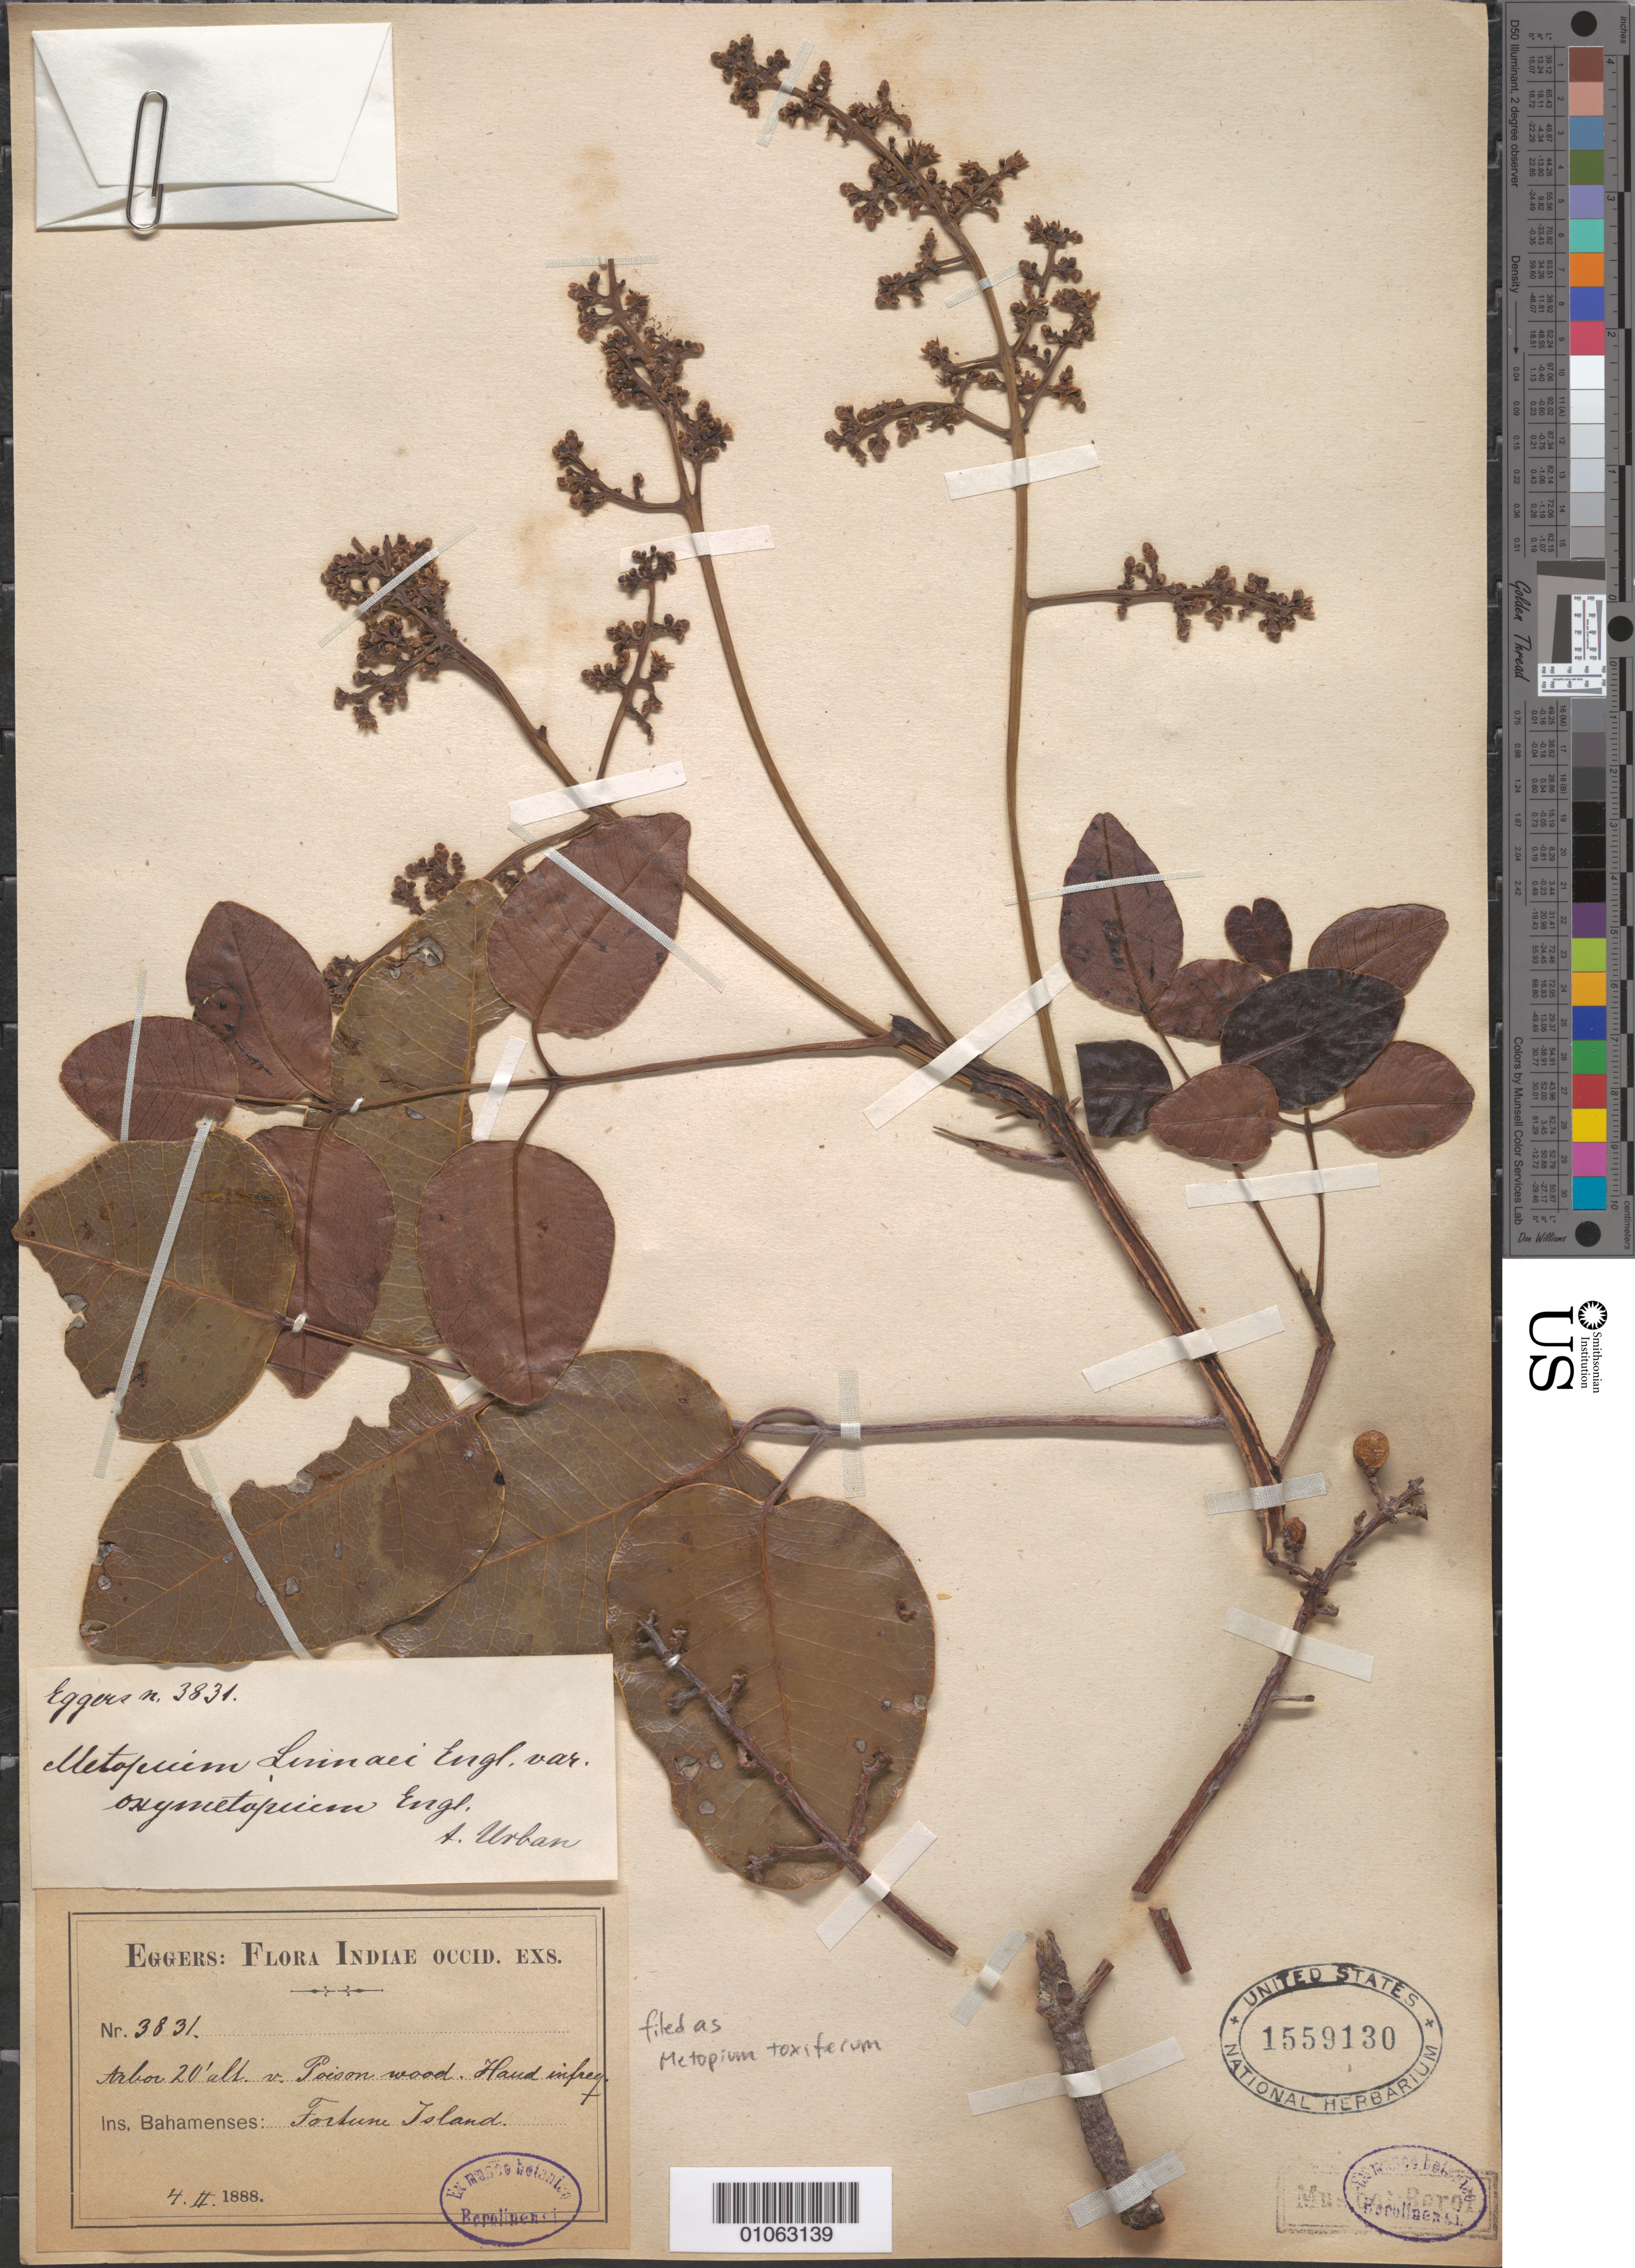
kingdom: Plantae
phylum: Tracheophyta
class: Magnoliopsida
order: Sapindales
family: Anacardiaceae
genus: Metopium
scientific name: Metopium toxiferum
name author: (L.) Krug & Urb.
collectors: H. F. A. von Eggers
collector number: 3831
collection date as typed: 04 Feb 1888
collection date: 1888-02-04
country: Bahamas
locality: Forbum Island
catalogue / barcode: US 1559130